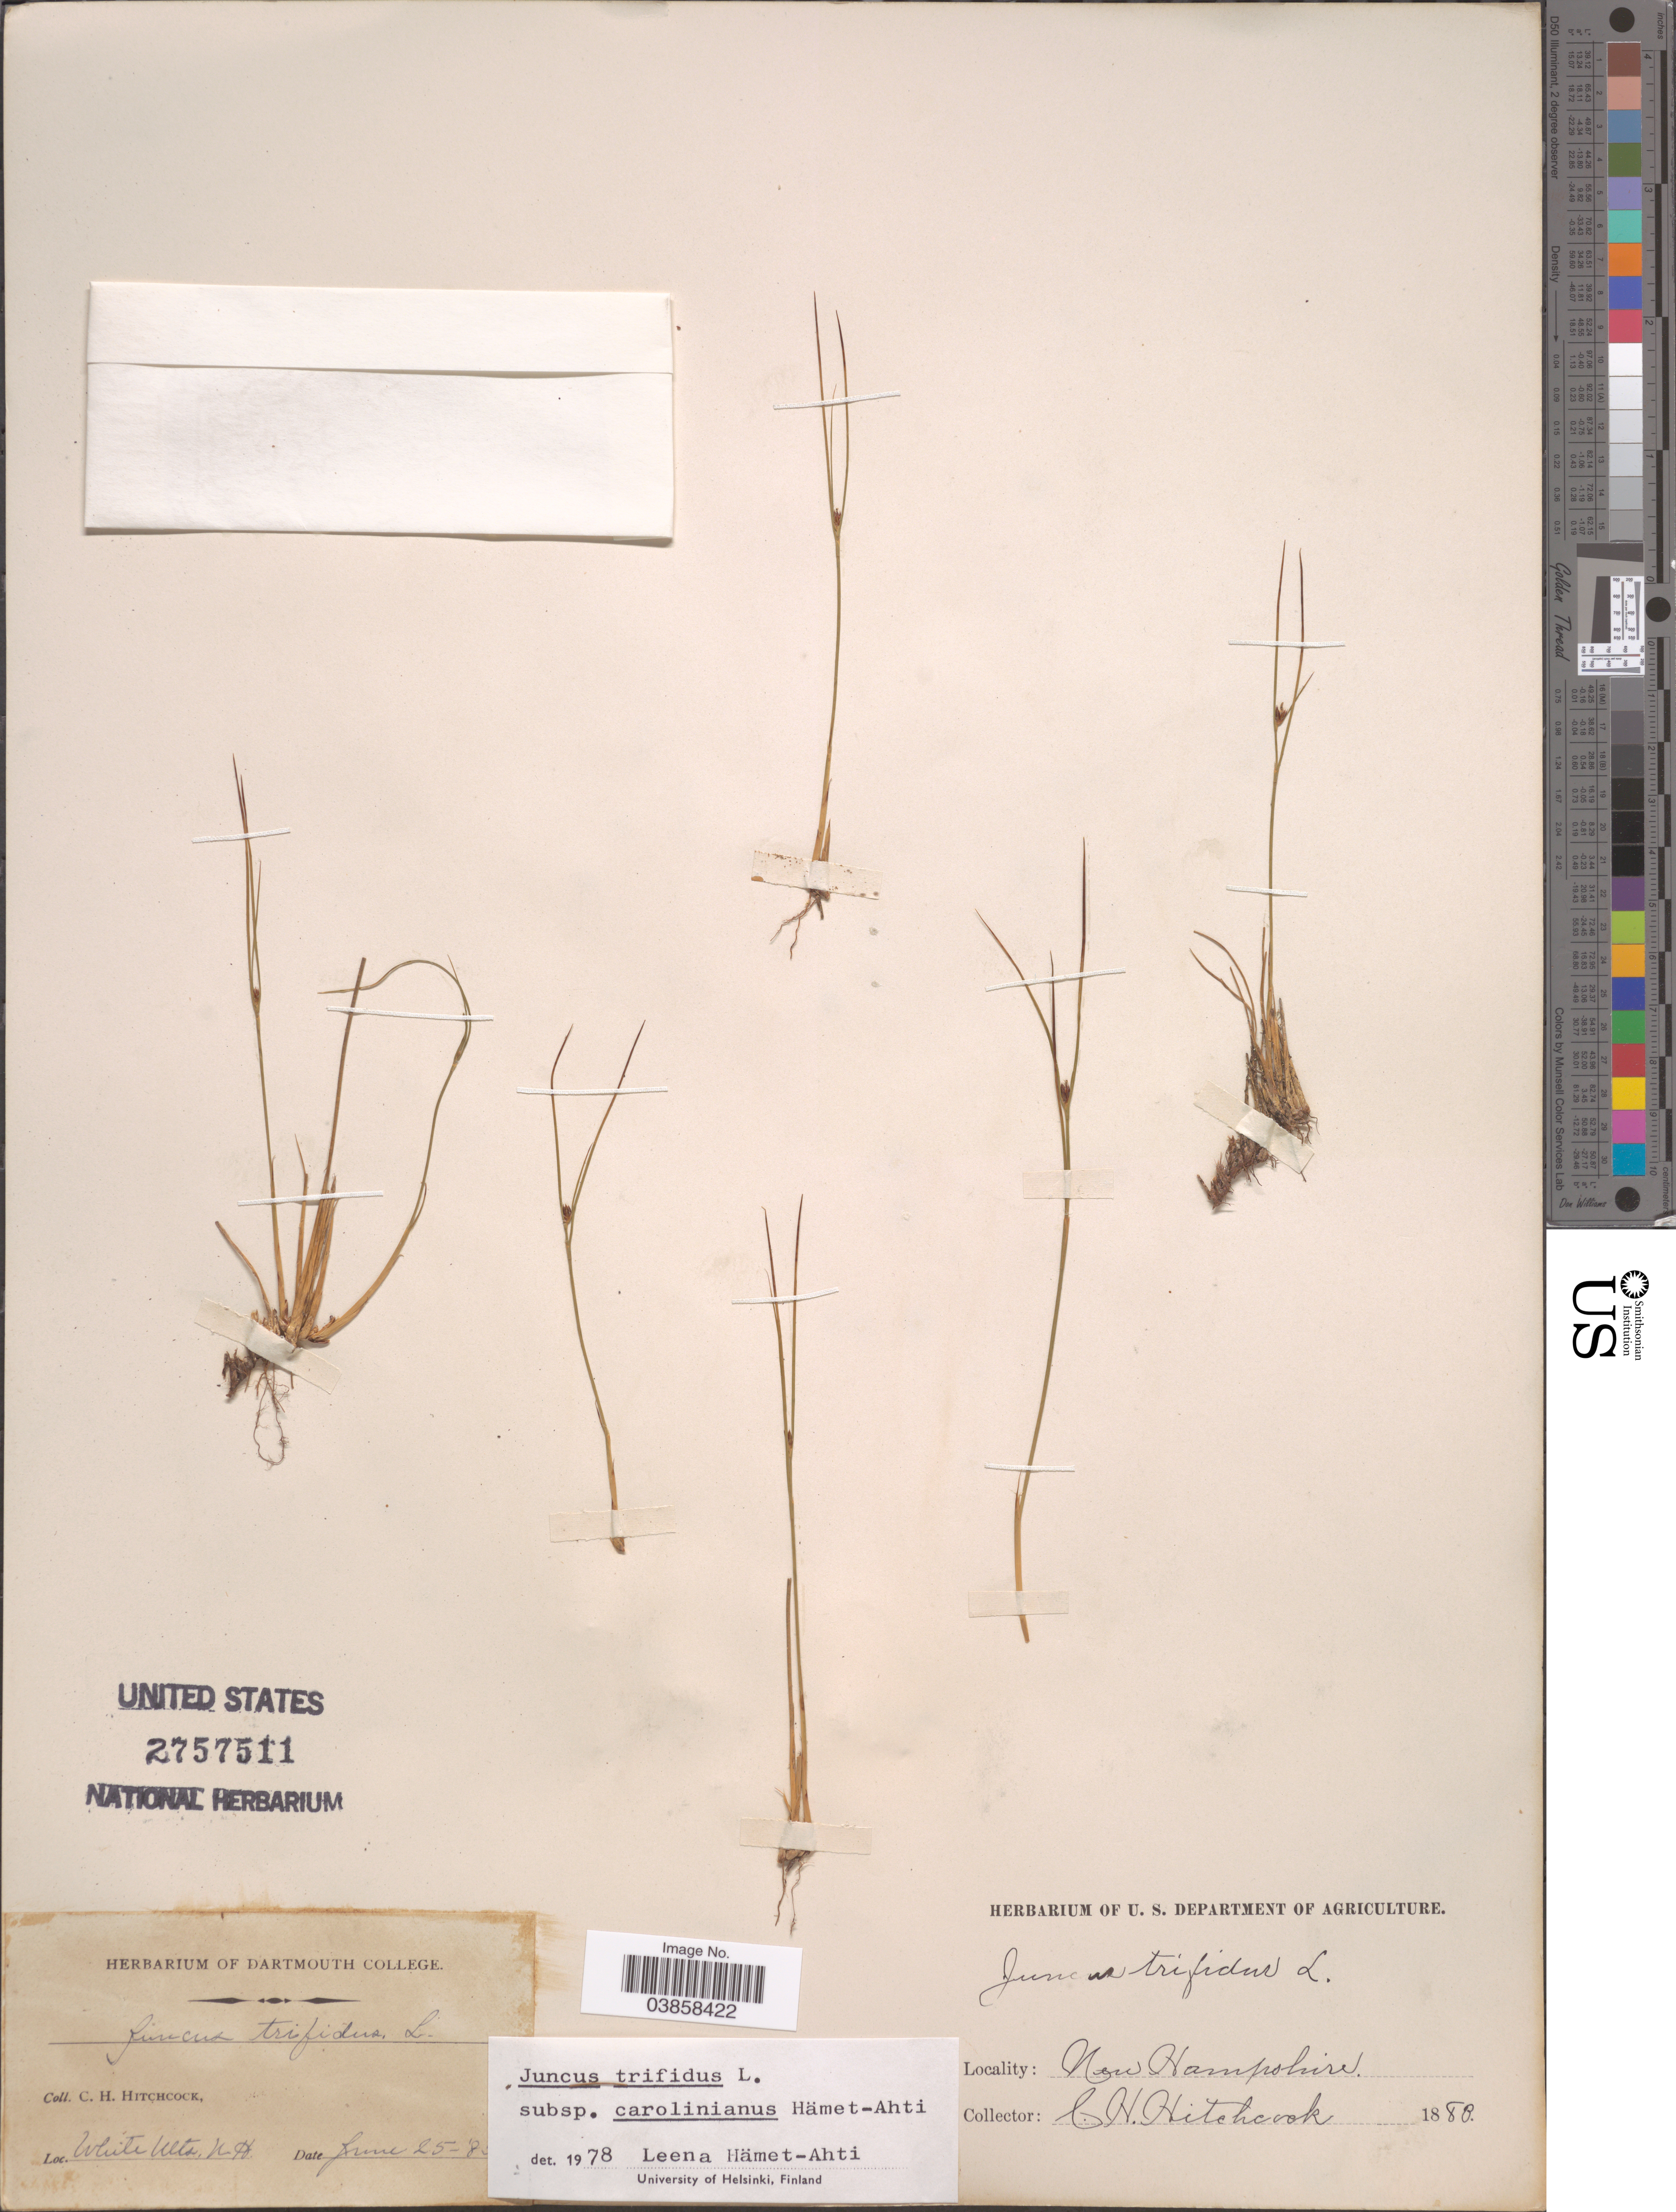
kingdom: Plantae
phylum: Tracheophyta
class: Liliopsida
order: Poales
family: Juncaceae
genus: Juncus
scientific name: Juncus trifidus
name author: L.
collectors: C. Hitchcock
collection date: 1888-06-25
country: United States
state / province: New Hampshire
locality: White Mts.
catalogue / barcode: US 2757511